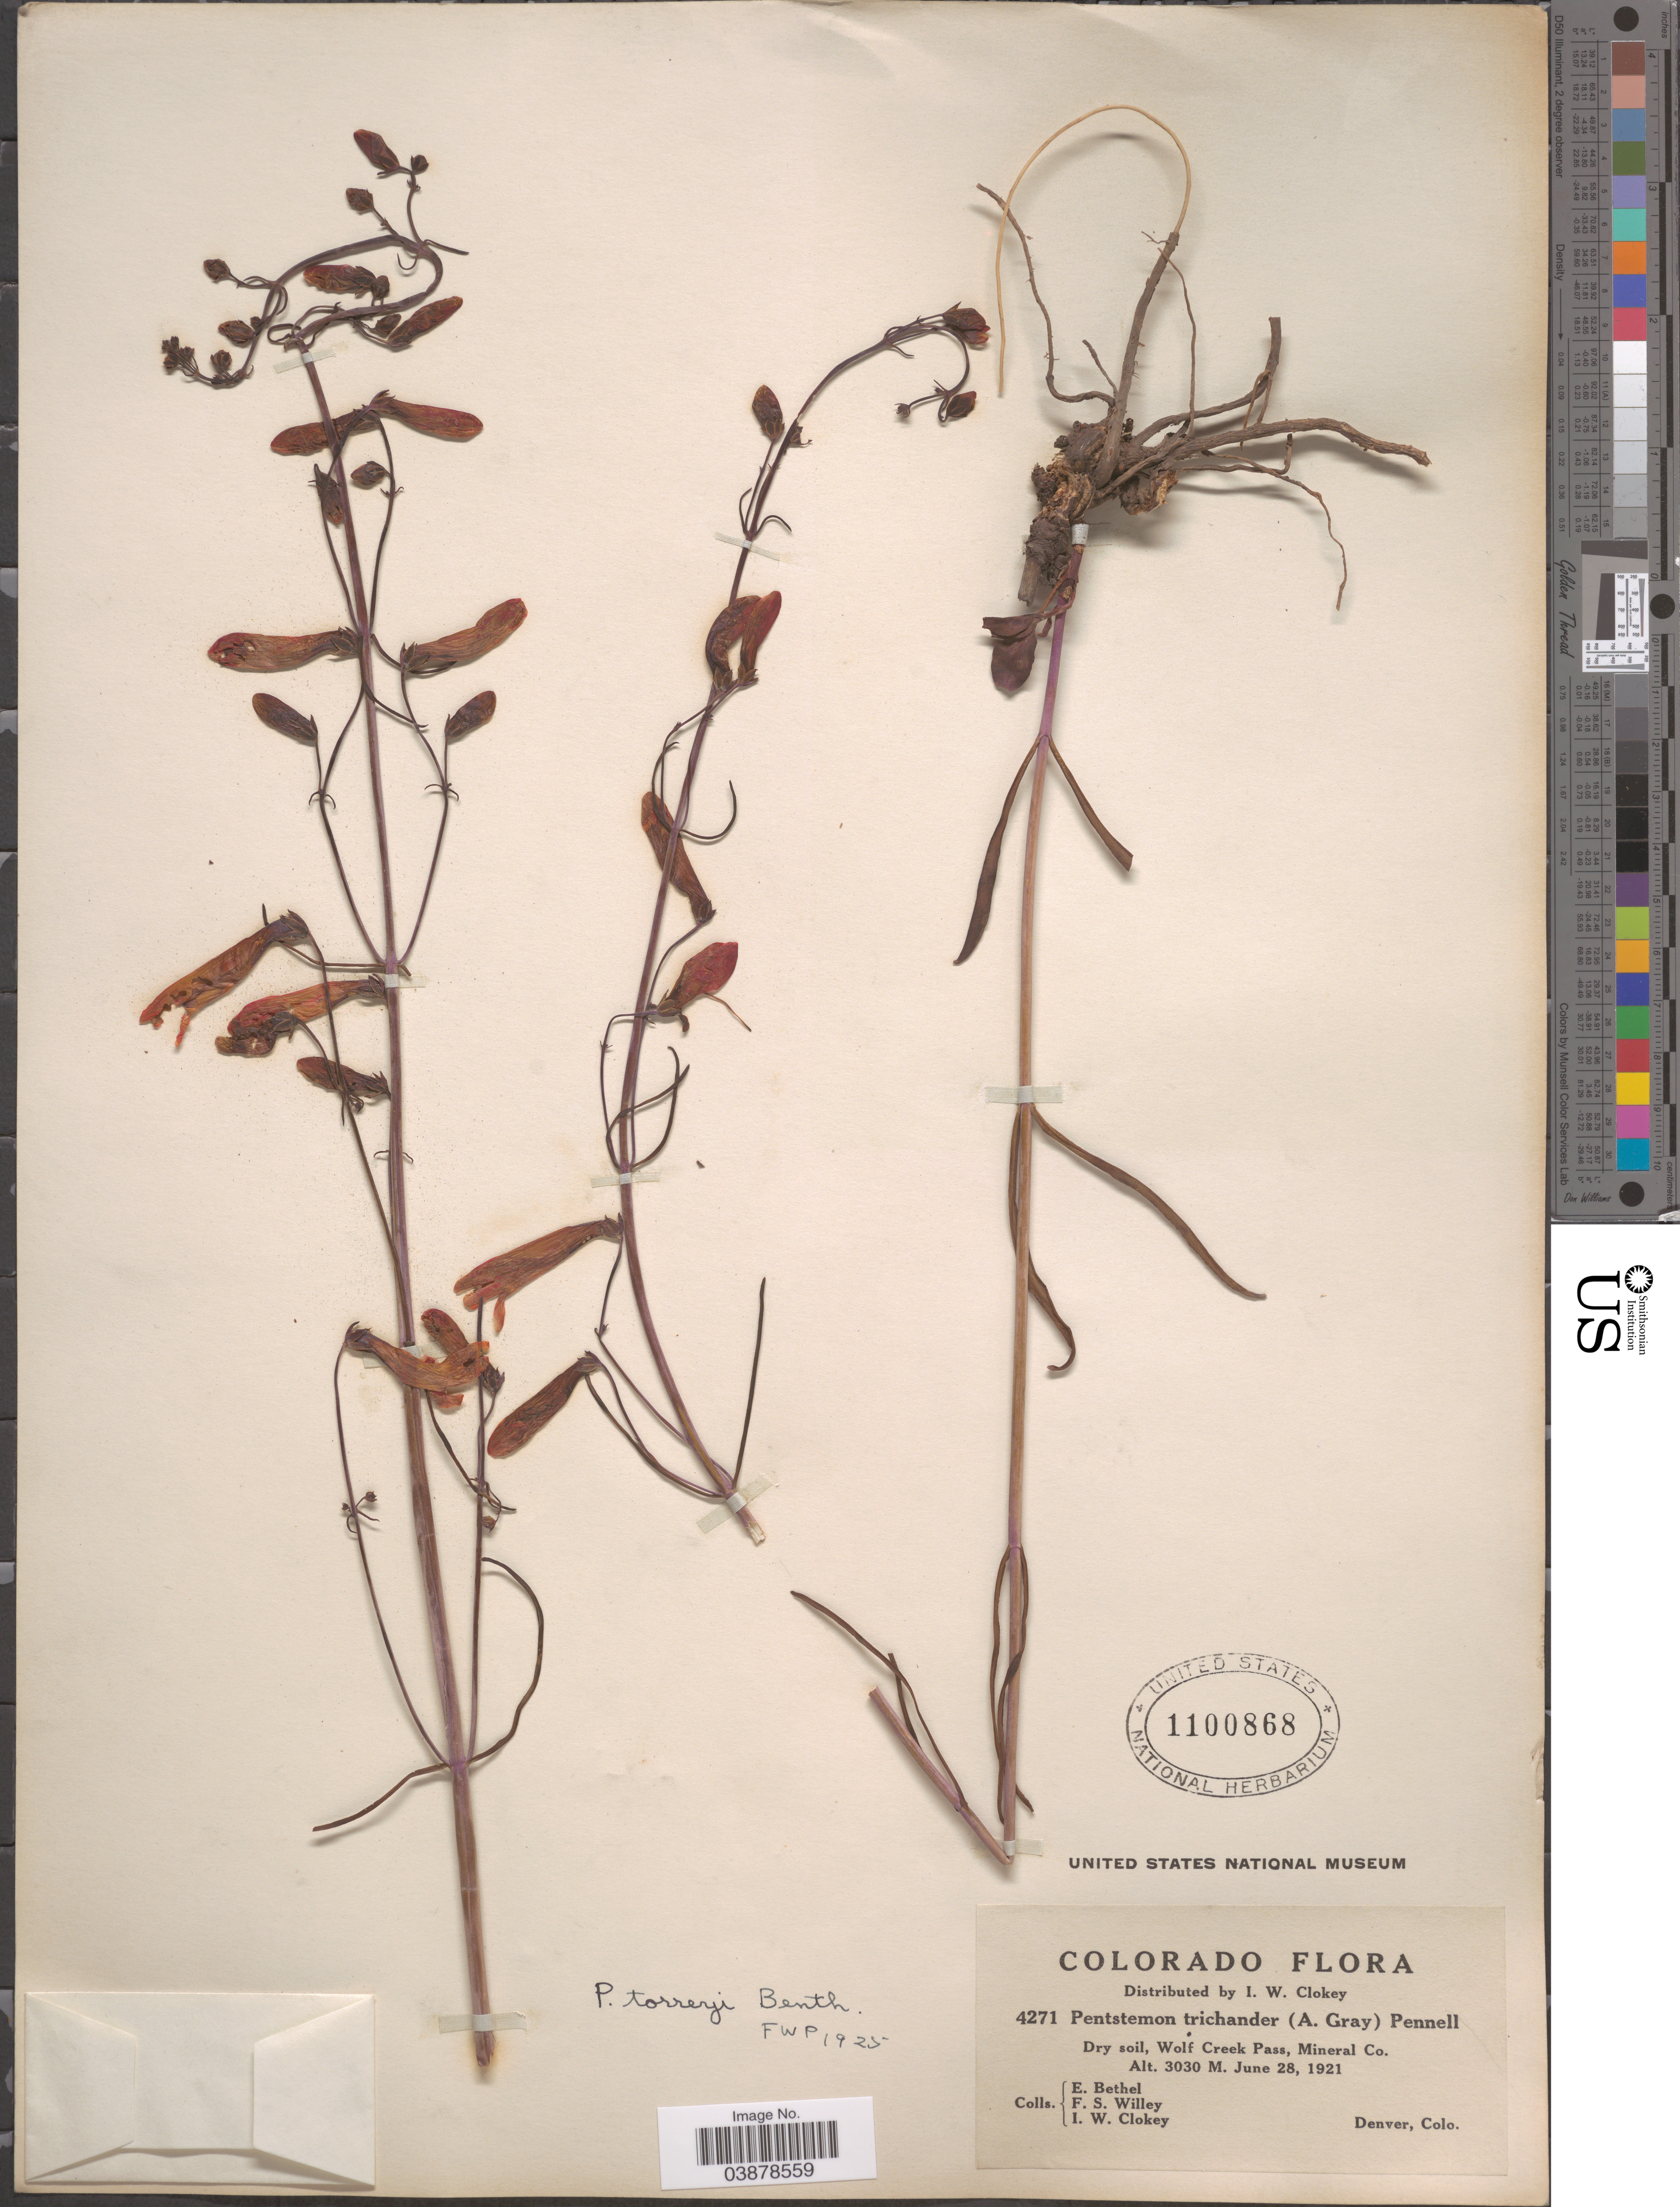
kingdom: Plantae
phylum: Tracheophyta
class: Magnoliopsida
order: Lamiales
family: Plantaginaceae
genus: Penstemon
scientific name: Penstemon torreyi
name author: Benth.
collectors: E. Bethel, F. Willey & I. W. Clokey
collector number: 4271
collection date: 1921-06-28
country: United States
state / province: Colorado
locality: Wolf Creek Pass, Mineral Co.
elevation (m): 3030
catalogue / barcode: US 1100868